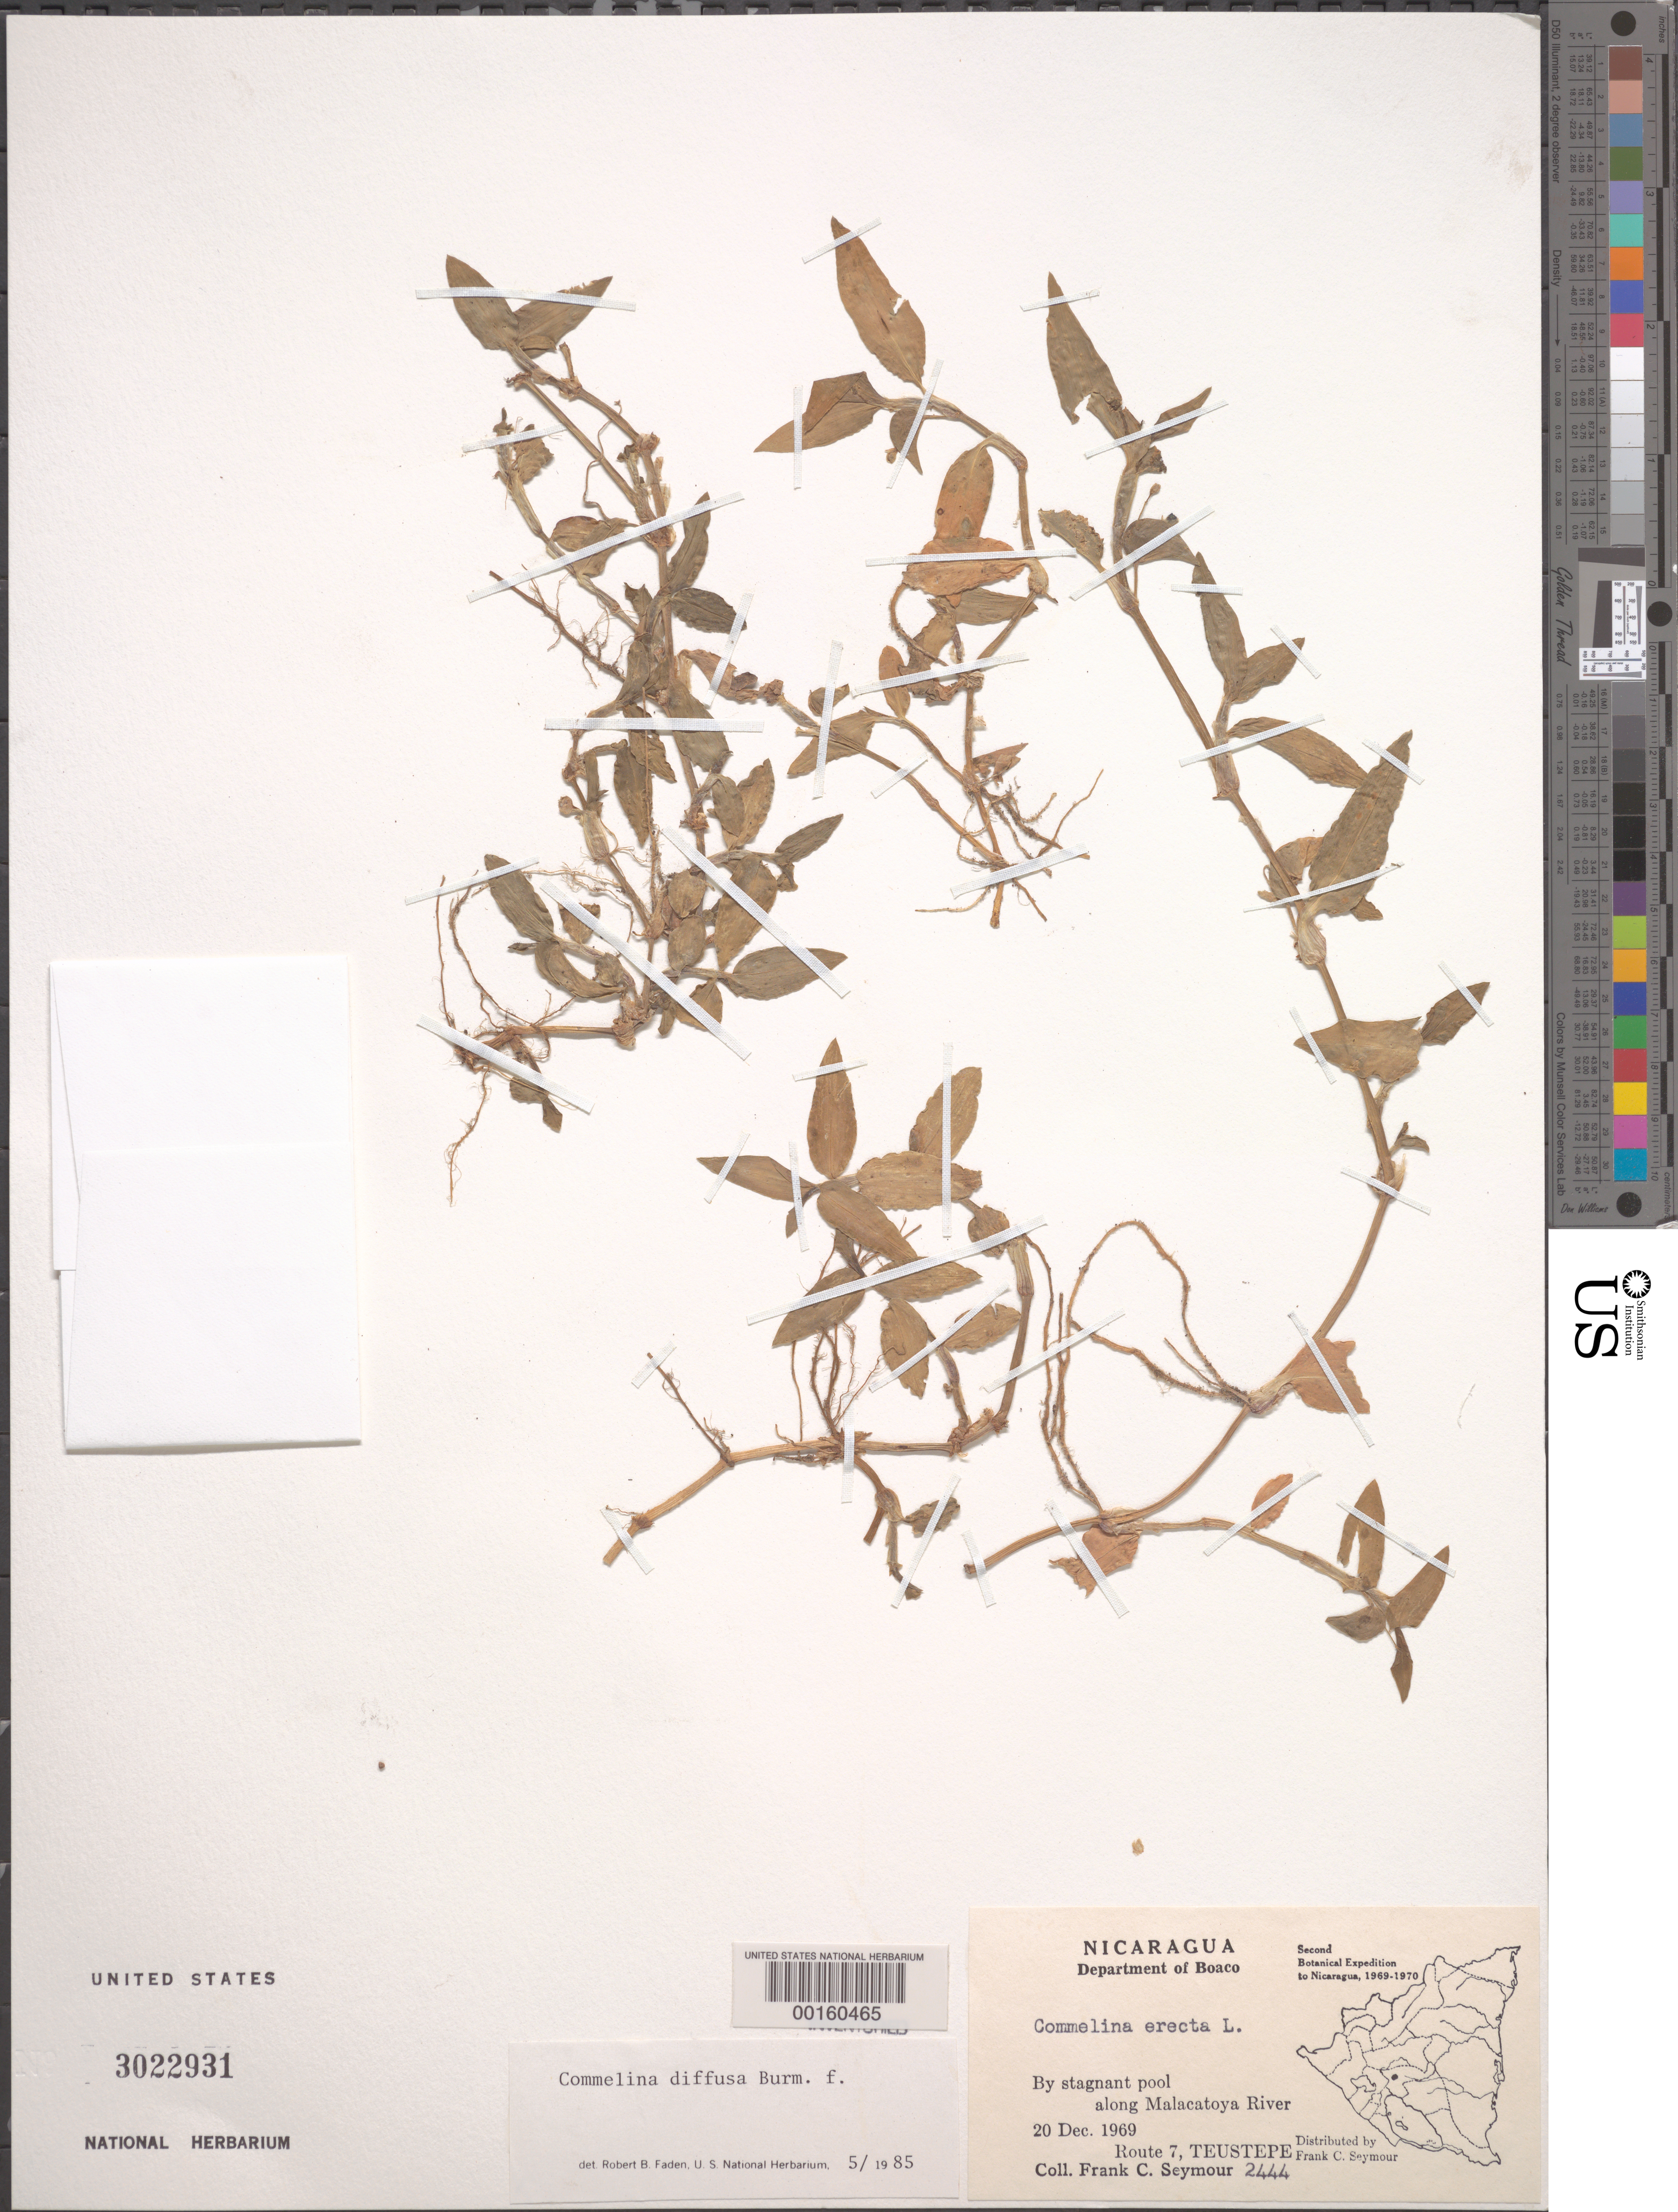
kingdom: Plantae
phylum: Tracheophyta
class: Liliopsida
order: Commelinales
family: Commelinaceae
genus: Commelina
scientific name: Commelina diffusa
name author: Burm. f.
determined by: Faden, Robert B., (US), Smithsonian Institution - National Museum of Natural History (UNITED STATES)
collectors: F. C. Seymour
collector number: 2444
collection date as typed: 20 Dec 1969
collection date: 1969-12-20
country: Nicaragua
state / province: Boaco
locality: Malacatoya river, teustepe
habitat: Near stagnant pool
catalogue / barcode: US 3022931